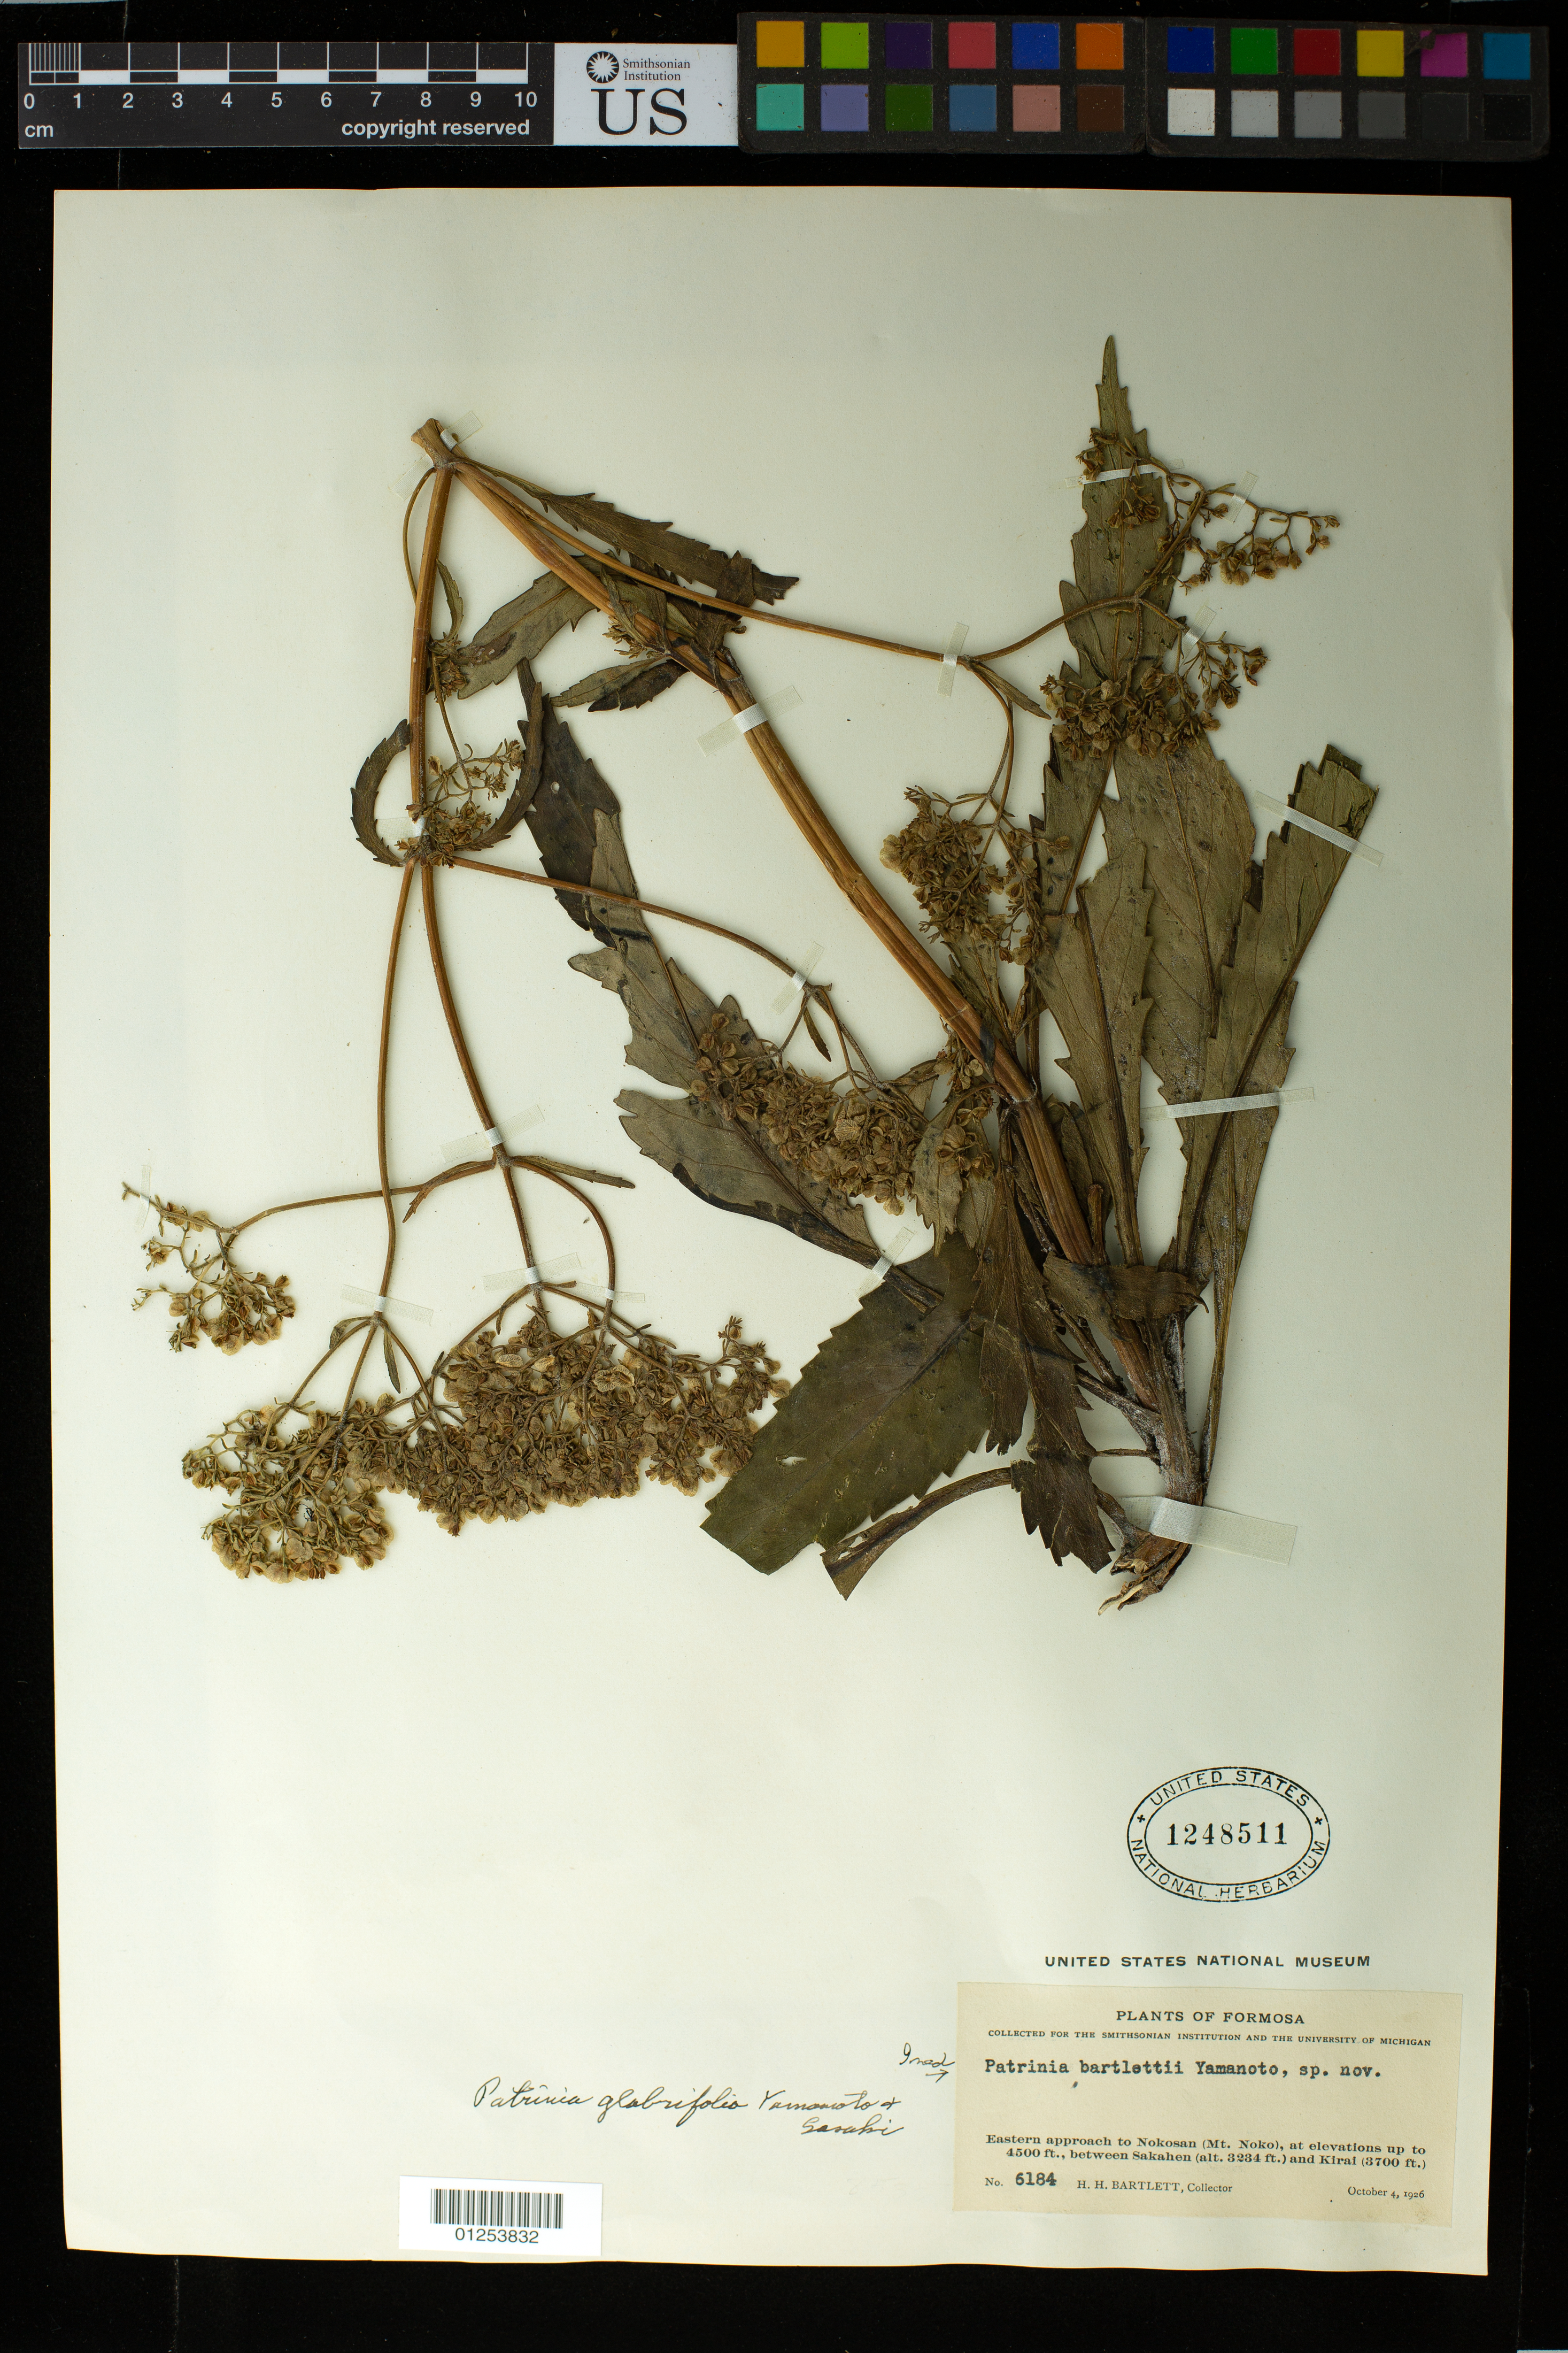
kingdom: Plantae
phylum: Tracheophyta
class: Magnoliopsida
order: Dipsacales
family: Caprifoliaceae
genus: Patrinia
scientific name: Patrinia glabrifolia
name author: Yamam. & Sasaki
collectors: H. H. Bartlett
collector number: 6184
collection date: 1926-10-04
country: Taiwan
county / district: Hualien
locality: Formosa, Eastern approach to Nokosan (Mt. Noko), at elevations up to 4500 ft., between Sakahen and Kirai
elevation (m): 986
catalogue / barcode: US 1248511